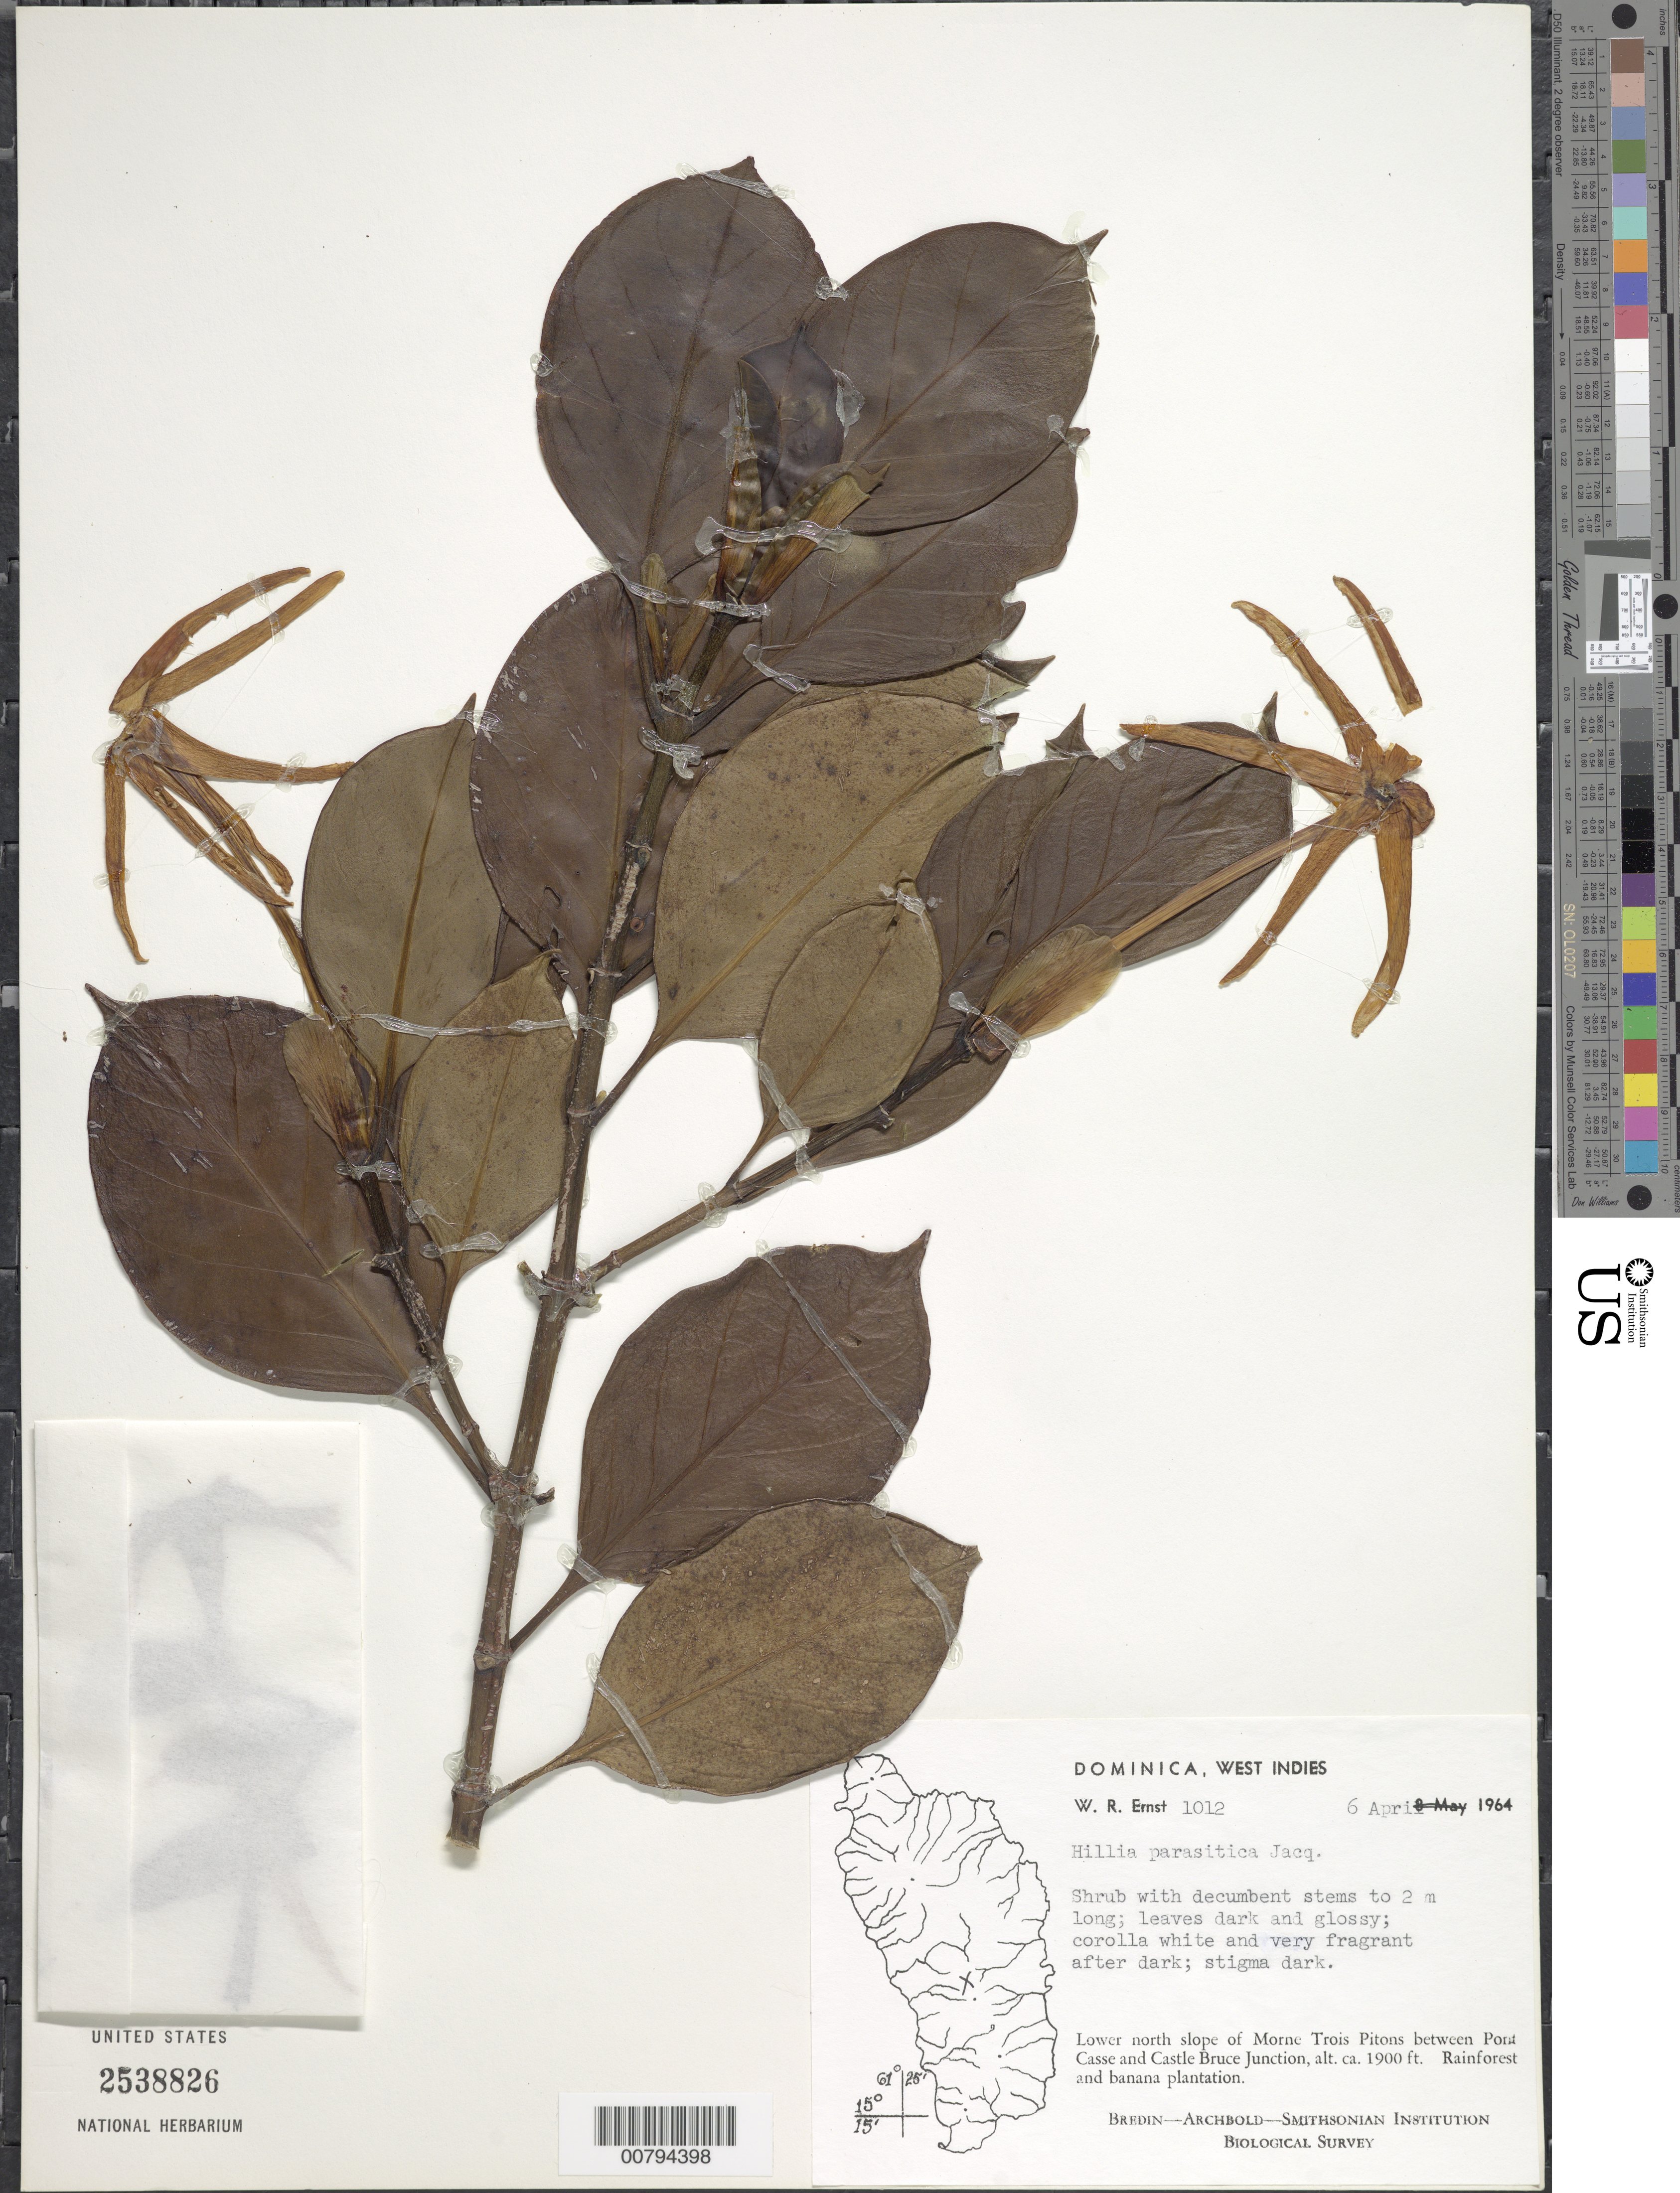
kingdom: Plantae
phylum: Tracheophyta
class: Magnoliopsida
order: Gentianales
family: Rubiaceae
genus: Hillia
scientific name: Hillia parasitica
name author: Jacq.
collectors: W. R. Ernst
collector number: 1012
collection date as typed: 06 Apr 1964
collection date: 1964-04-06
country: Dominica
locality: Lower north slope of Morne Trois Pitons between Pont Casse and Castle Bruce Junction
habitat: Lower north slope of morne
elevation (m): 579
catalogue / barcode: US 2538826